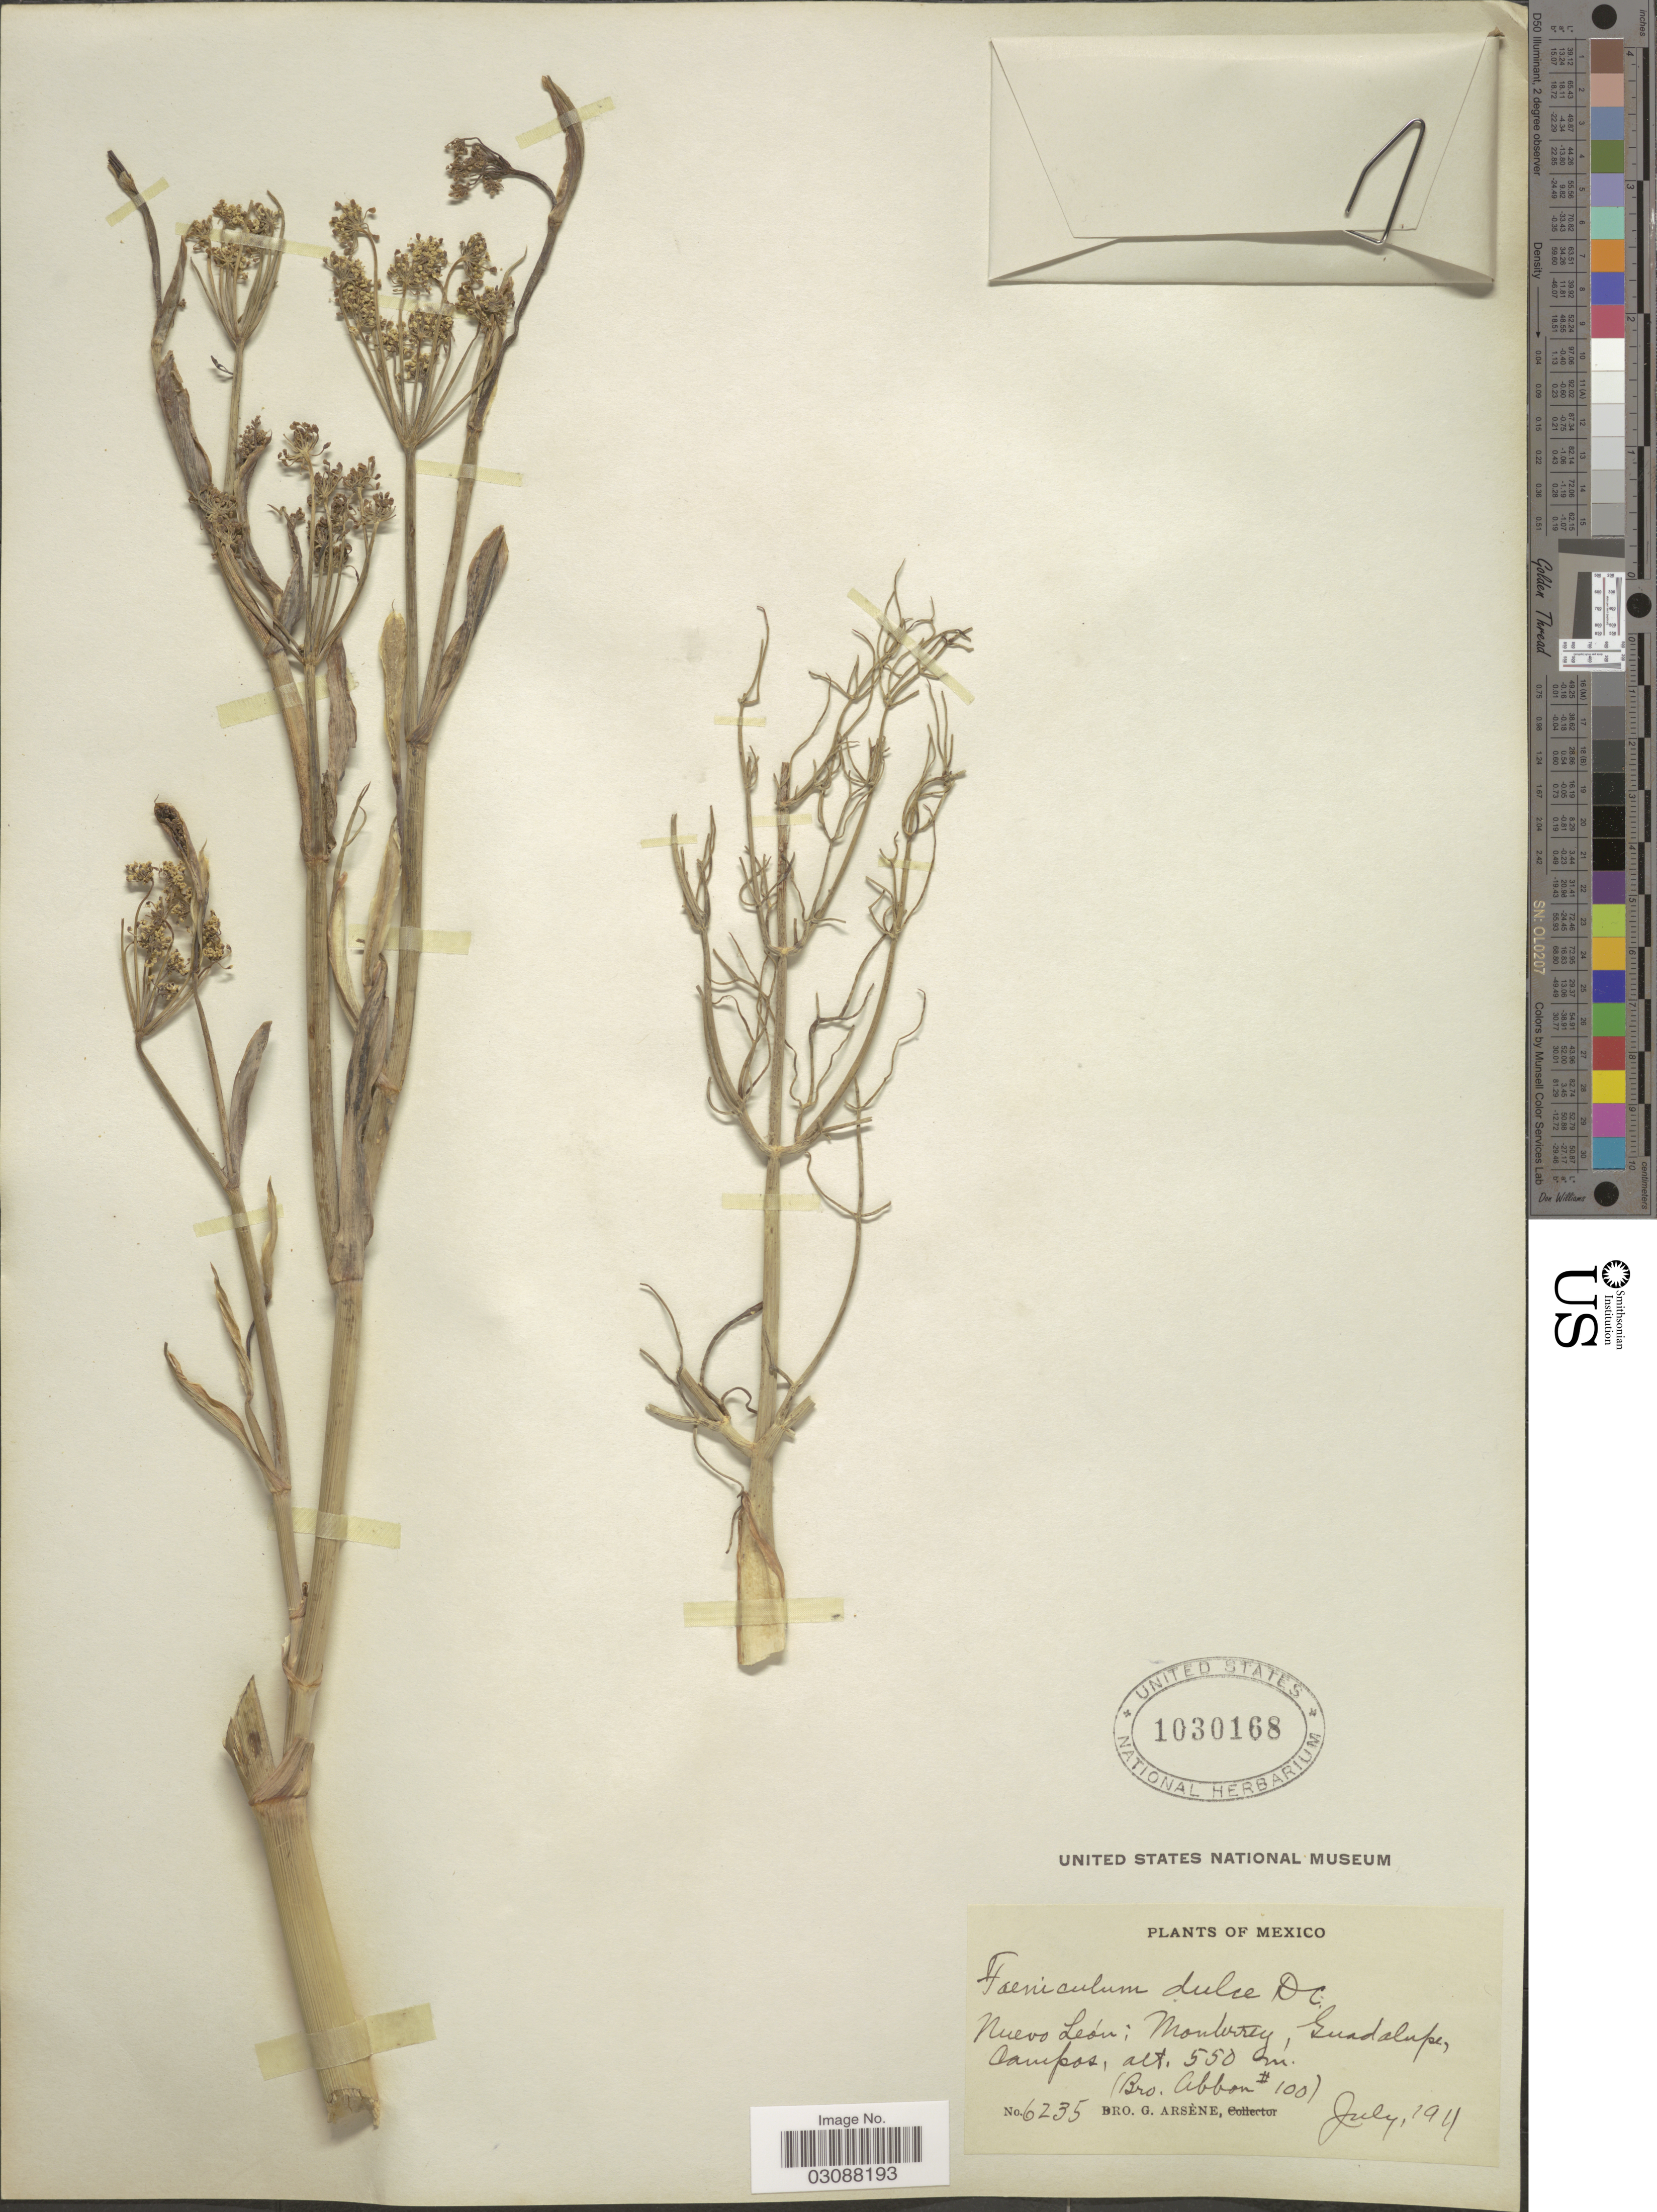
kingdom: Plantae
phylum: Tracheophyta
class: Magnoliopsida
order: Apiales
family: Apiaceae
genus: Foeniculum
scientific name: Foeniculum vulgare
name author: Mill.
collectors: Bro. G. Arsène & Bro. Abbon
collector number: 6235/100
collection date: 1911-07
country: Mexico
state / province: Nuevo León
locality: Monterrey, Guadalupe Campos.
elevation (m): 550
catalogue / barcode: US 1030168